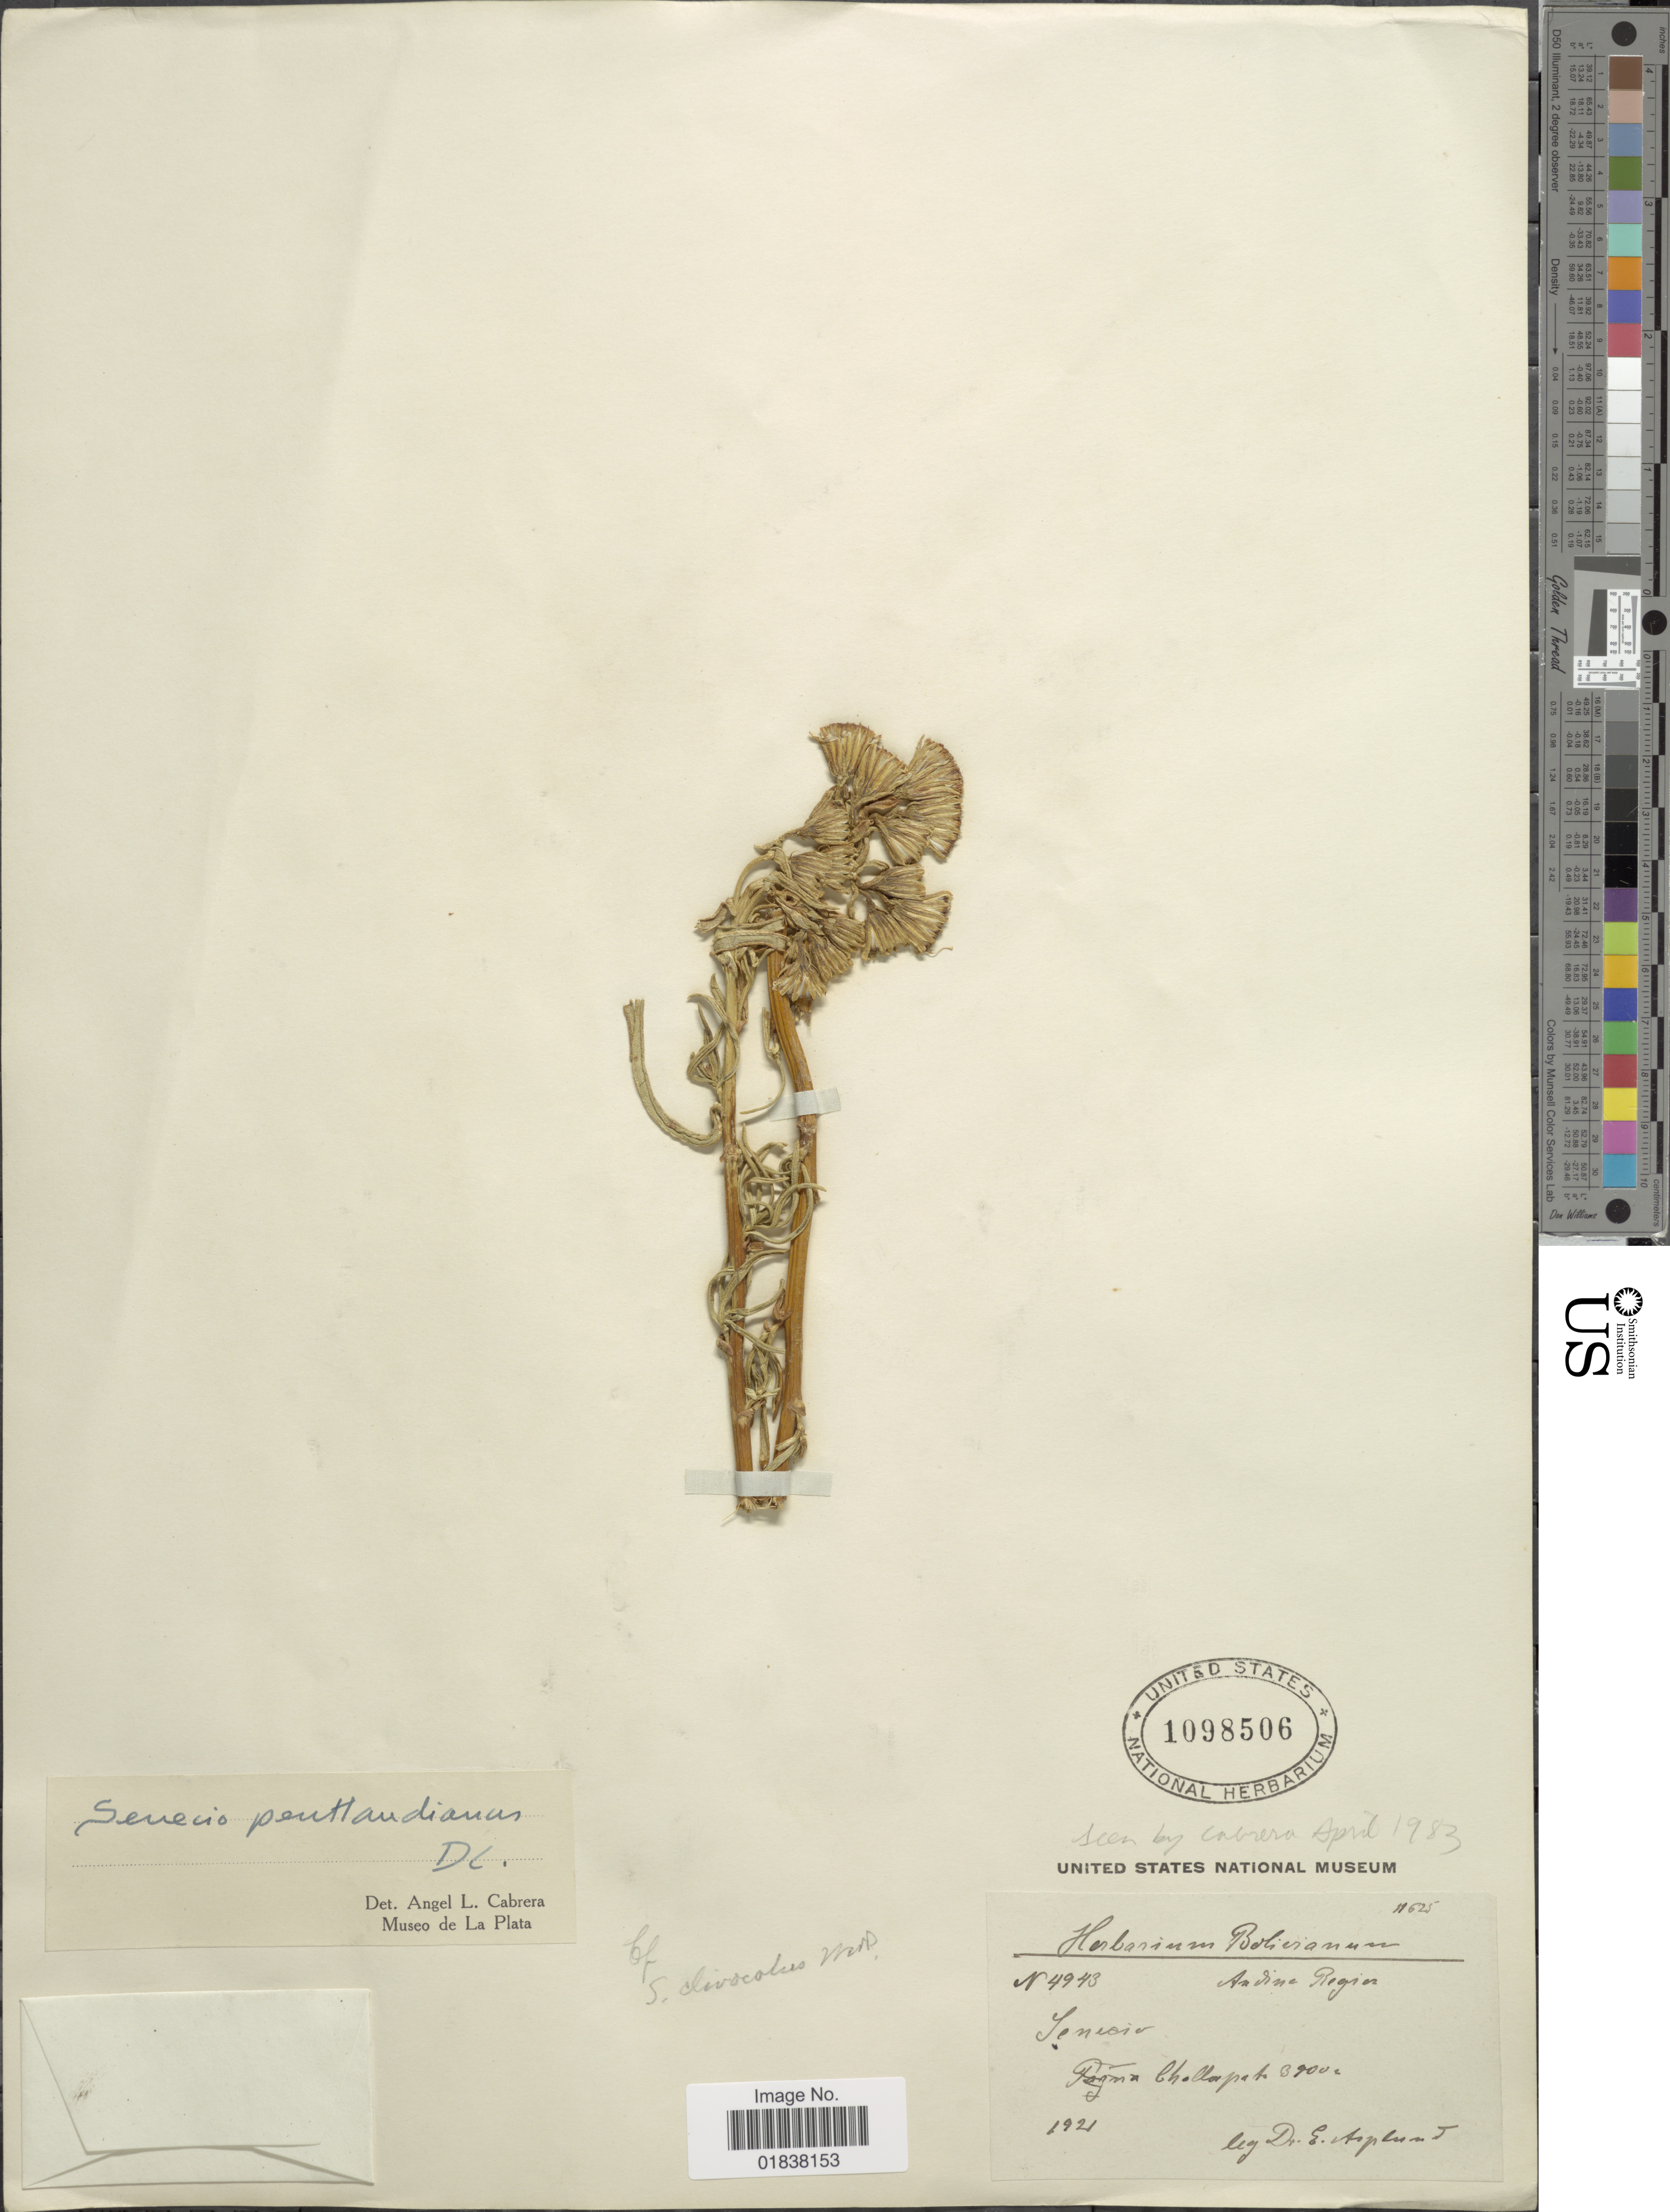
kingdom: Plantae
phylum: Tracheophyta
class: Magnoliopsida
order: Asterales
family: Asteraceae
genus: Senecio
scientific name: Senecio pentlandianus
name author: DC.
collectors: E. Asplund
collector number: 4943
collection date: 1921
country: Bolivia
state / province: Oruro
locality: Challapata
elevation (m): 3900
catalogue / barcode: US 1098506